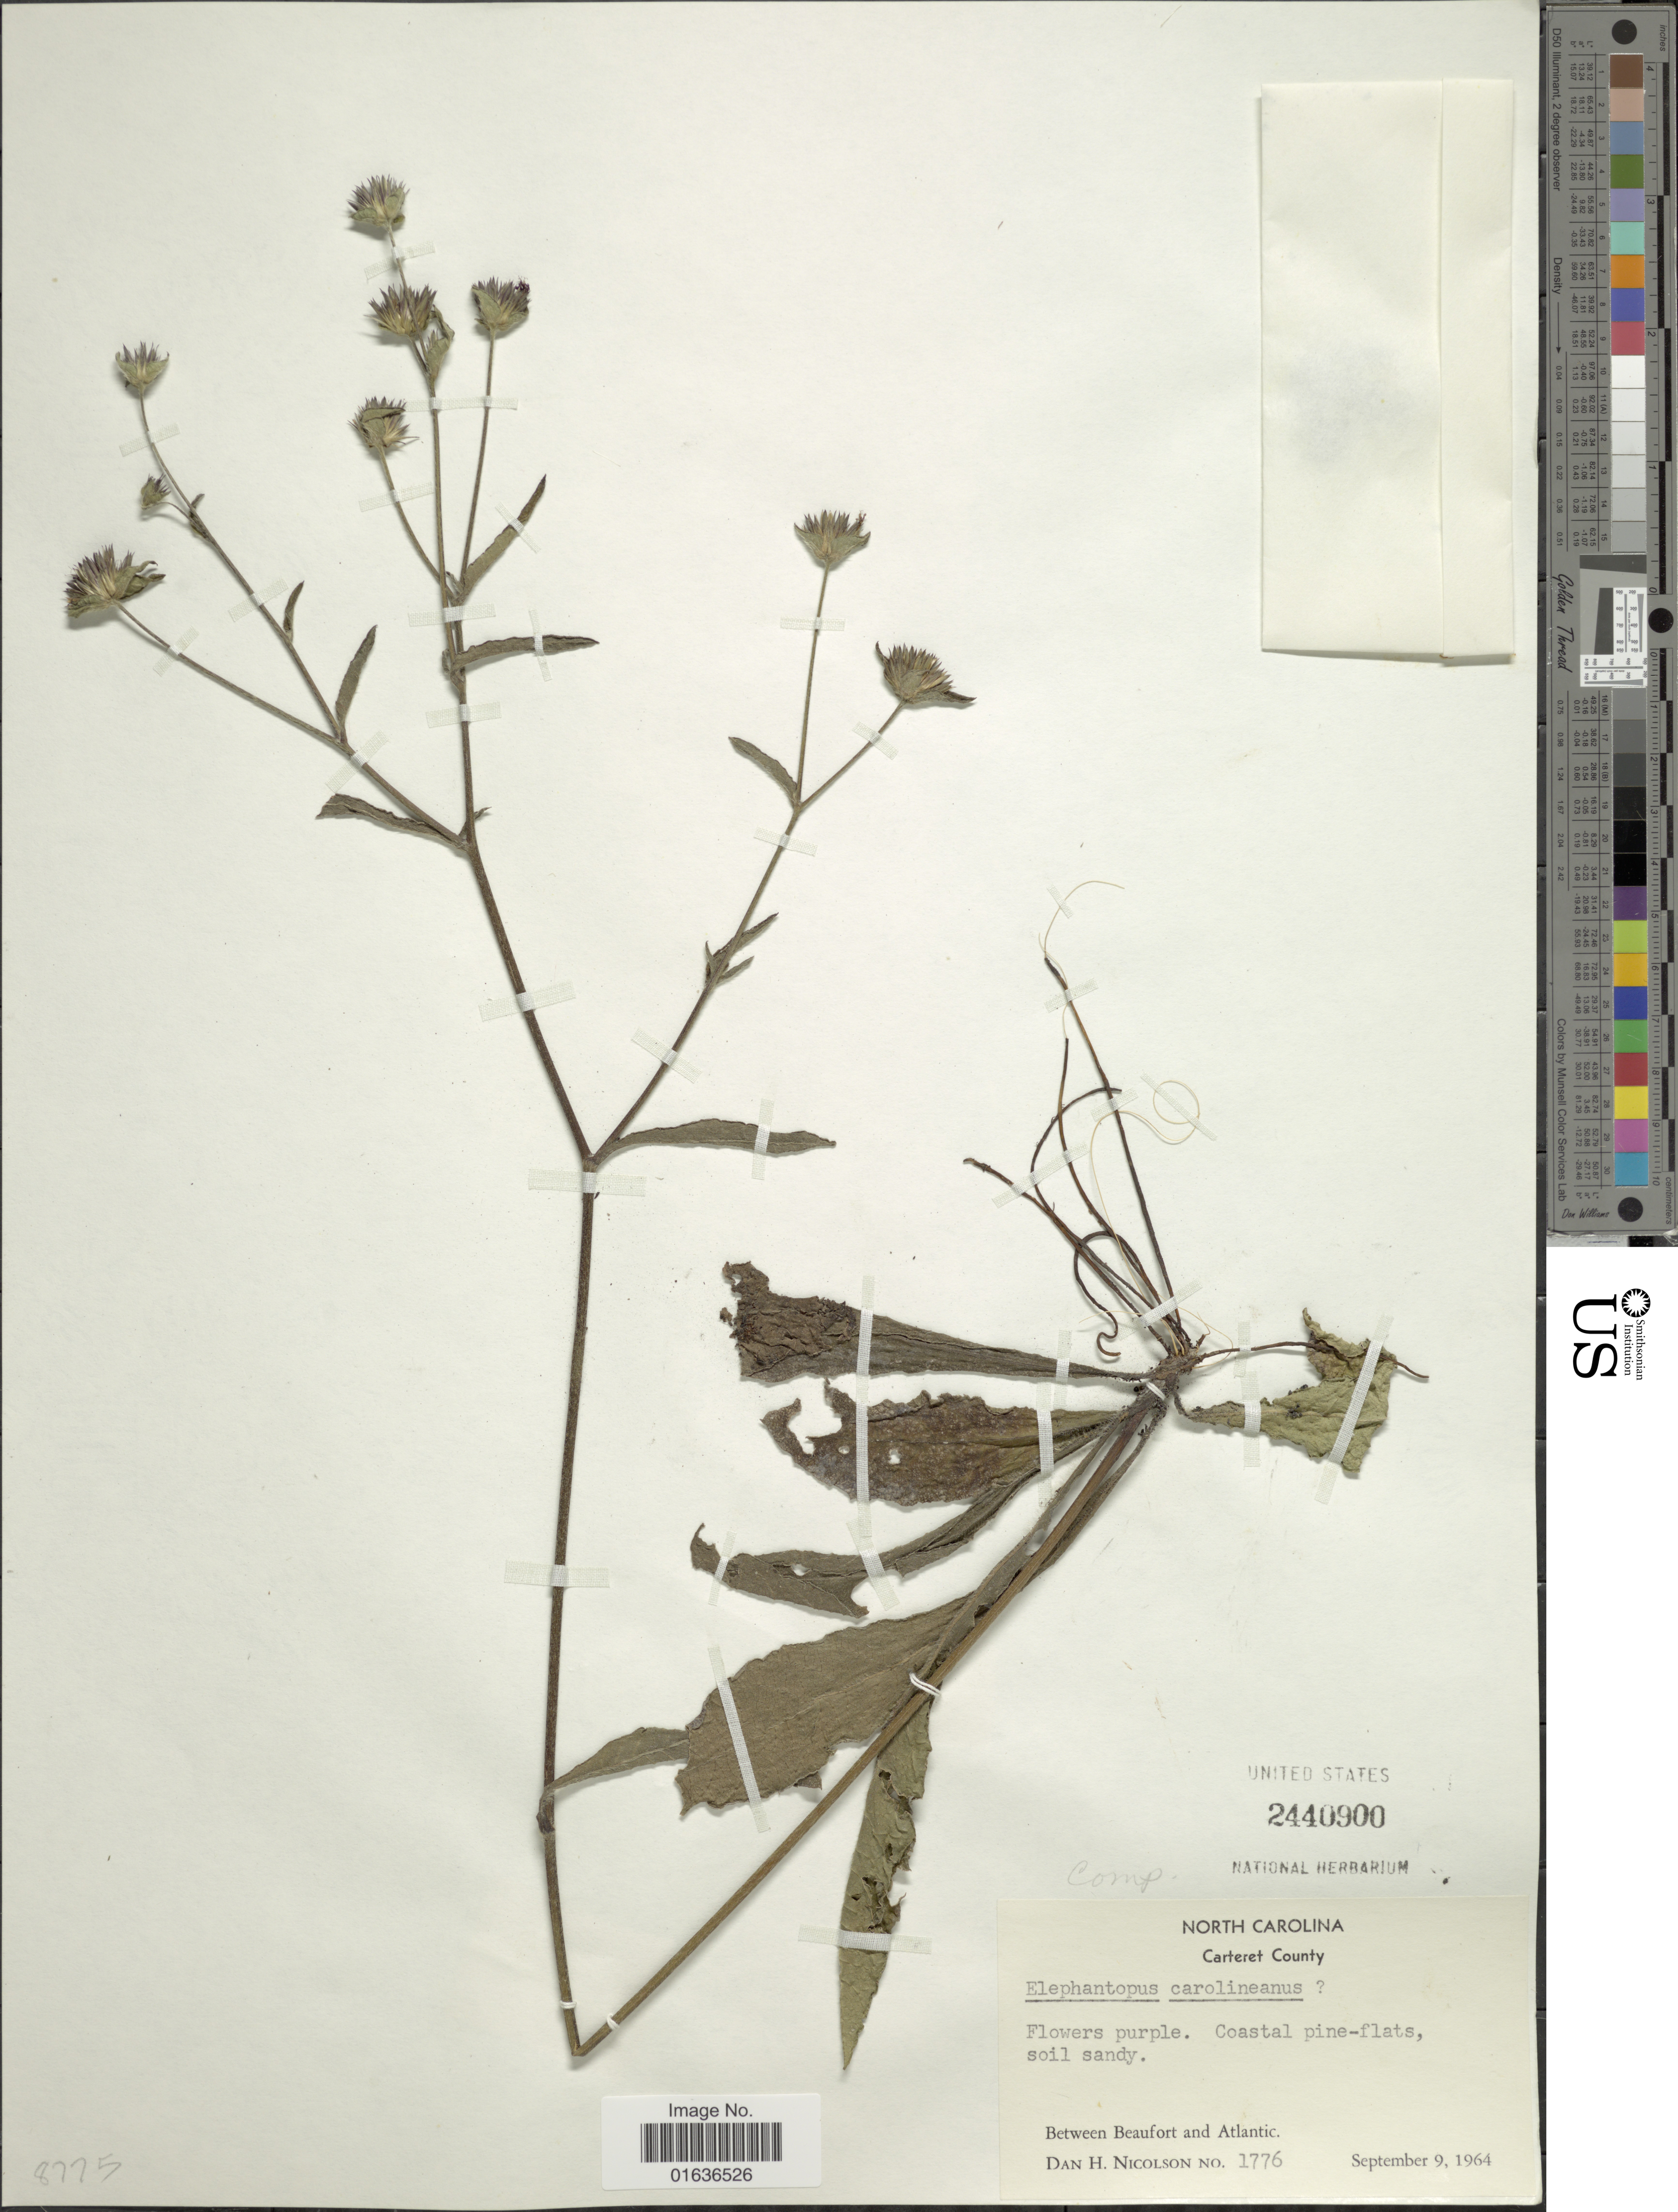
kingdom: Plantae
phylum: Tracheophyta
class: Magnoliopsida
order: Asterales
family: Asteraceae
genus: Elephantopus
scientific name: Elephantopus carolinianus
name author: Raeusch.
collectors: D. H. Nicolson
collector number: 1776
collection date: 1964-09-09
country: United States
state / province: North Carolina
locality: Carteret County, Between Beaufort and Atlantic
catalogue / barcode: US 2440900